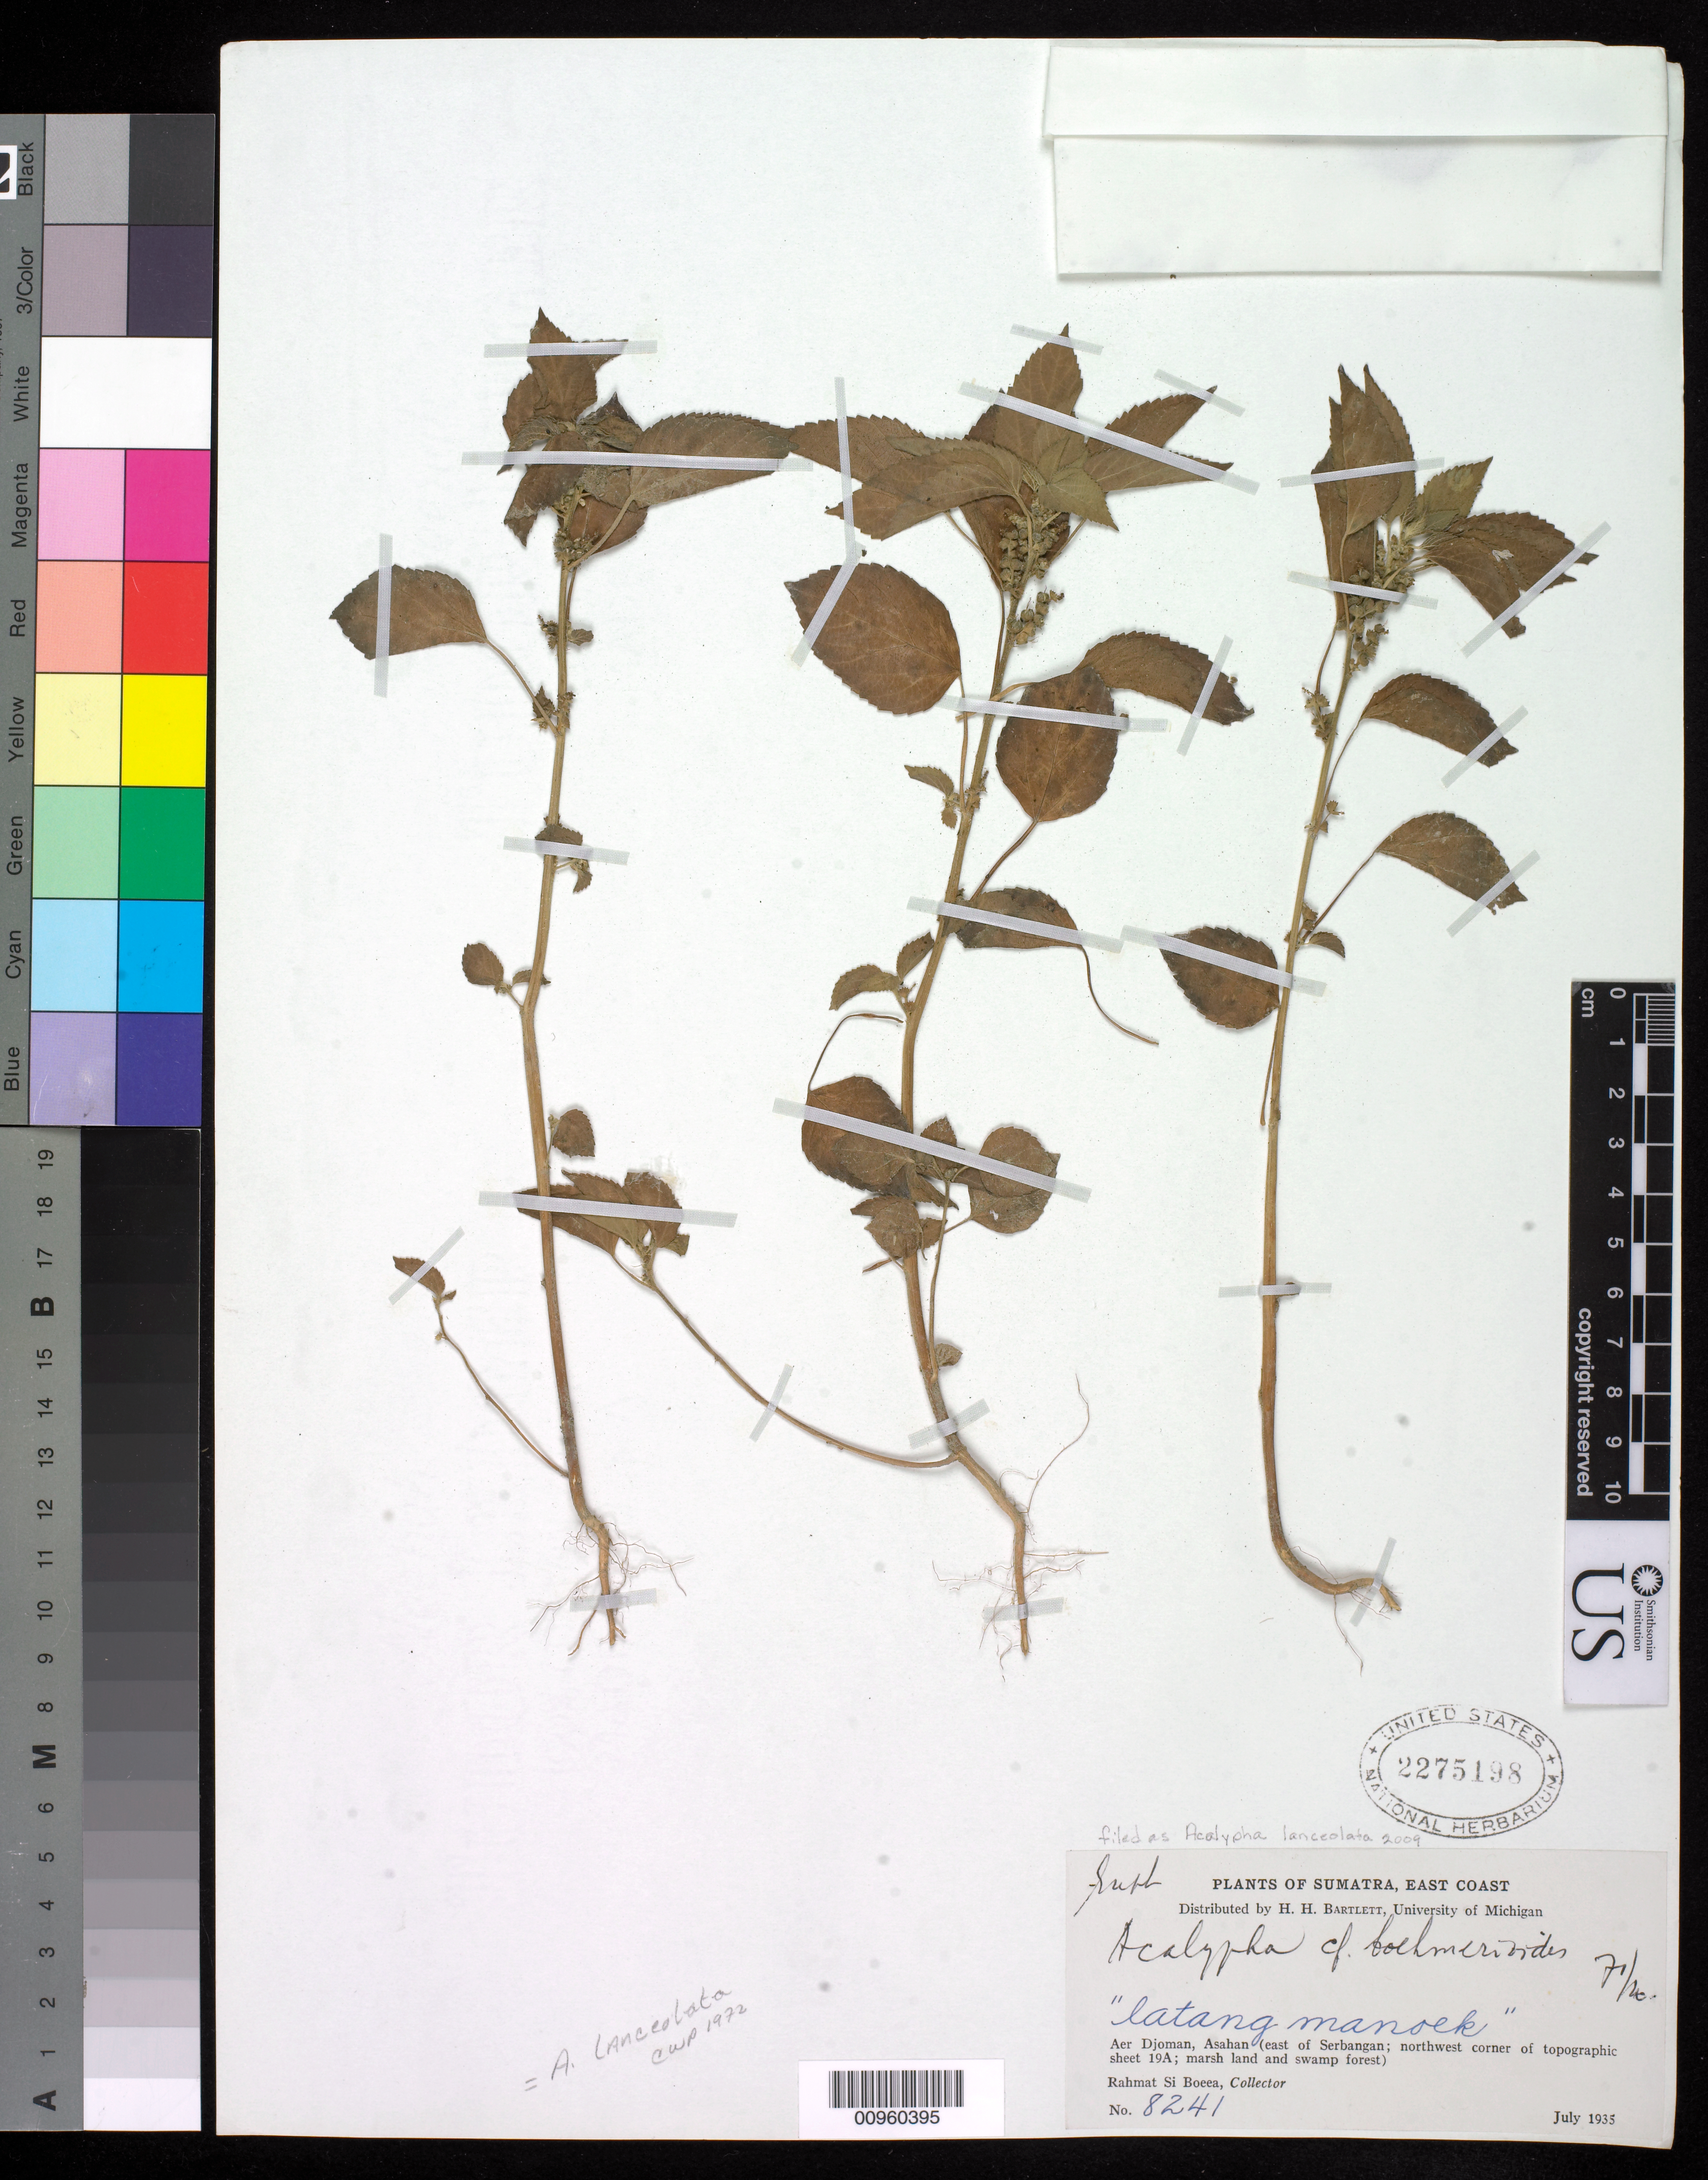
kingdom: Plantae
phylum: Tracheophyta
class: Magnoliopsida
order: Malpighiales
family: Euphorbiaceae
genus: Acalypha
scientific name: Acalypha lanceolata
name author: Willd.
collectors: Rahmat Si Boeea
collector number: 8241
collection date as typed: Jul 1935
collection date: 1935-07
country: Indonesia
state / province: Sumatra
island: Sumatra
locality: East coast, Aer Djoman, Asahan, east of Serbangan, NW corner topographic sheet 19A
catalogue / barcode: US 2275198